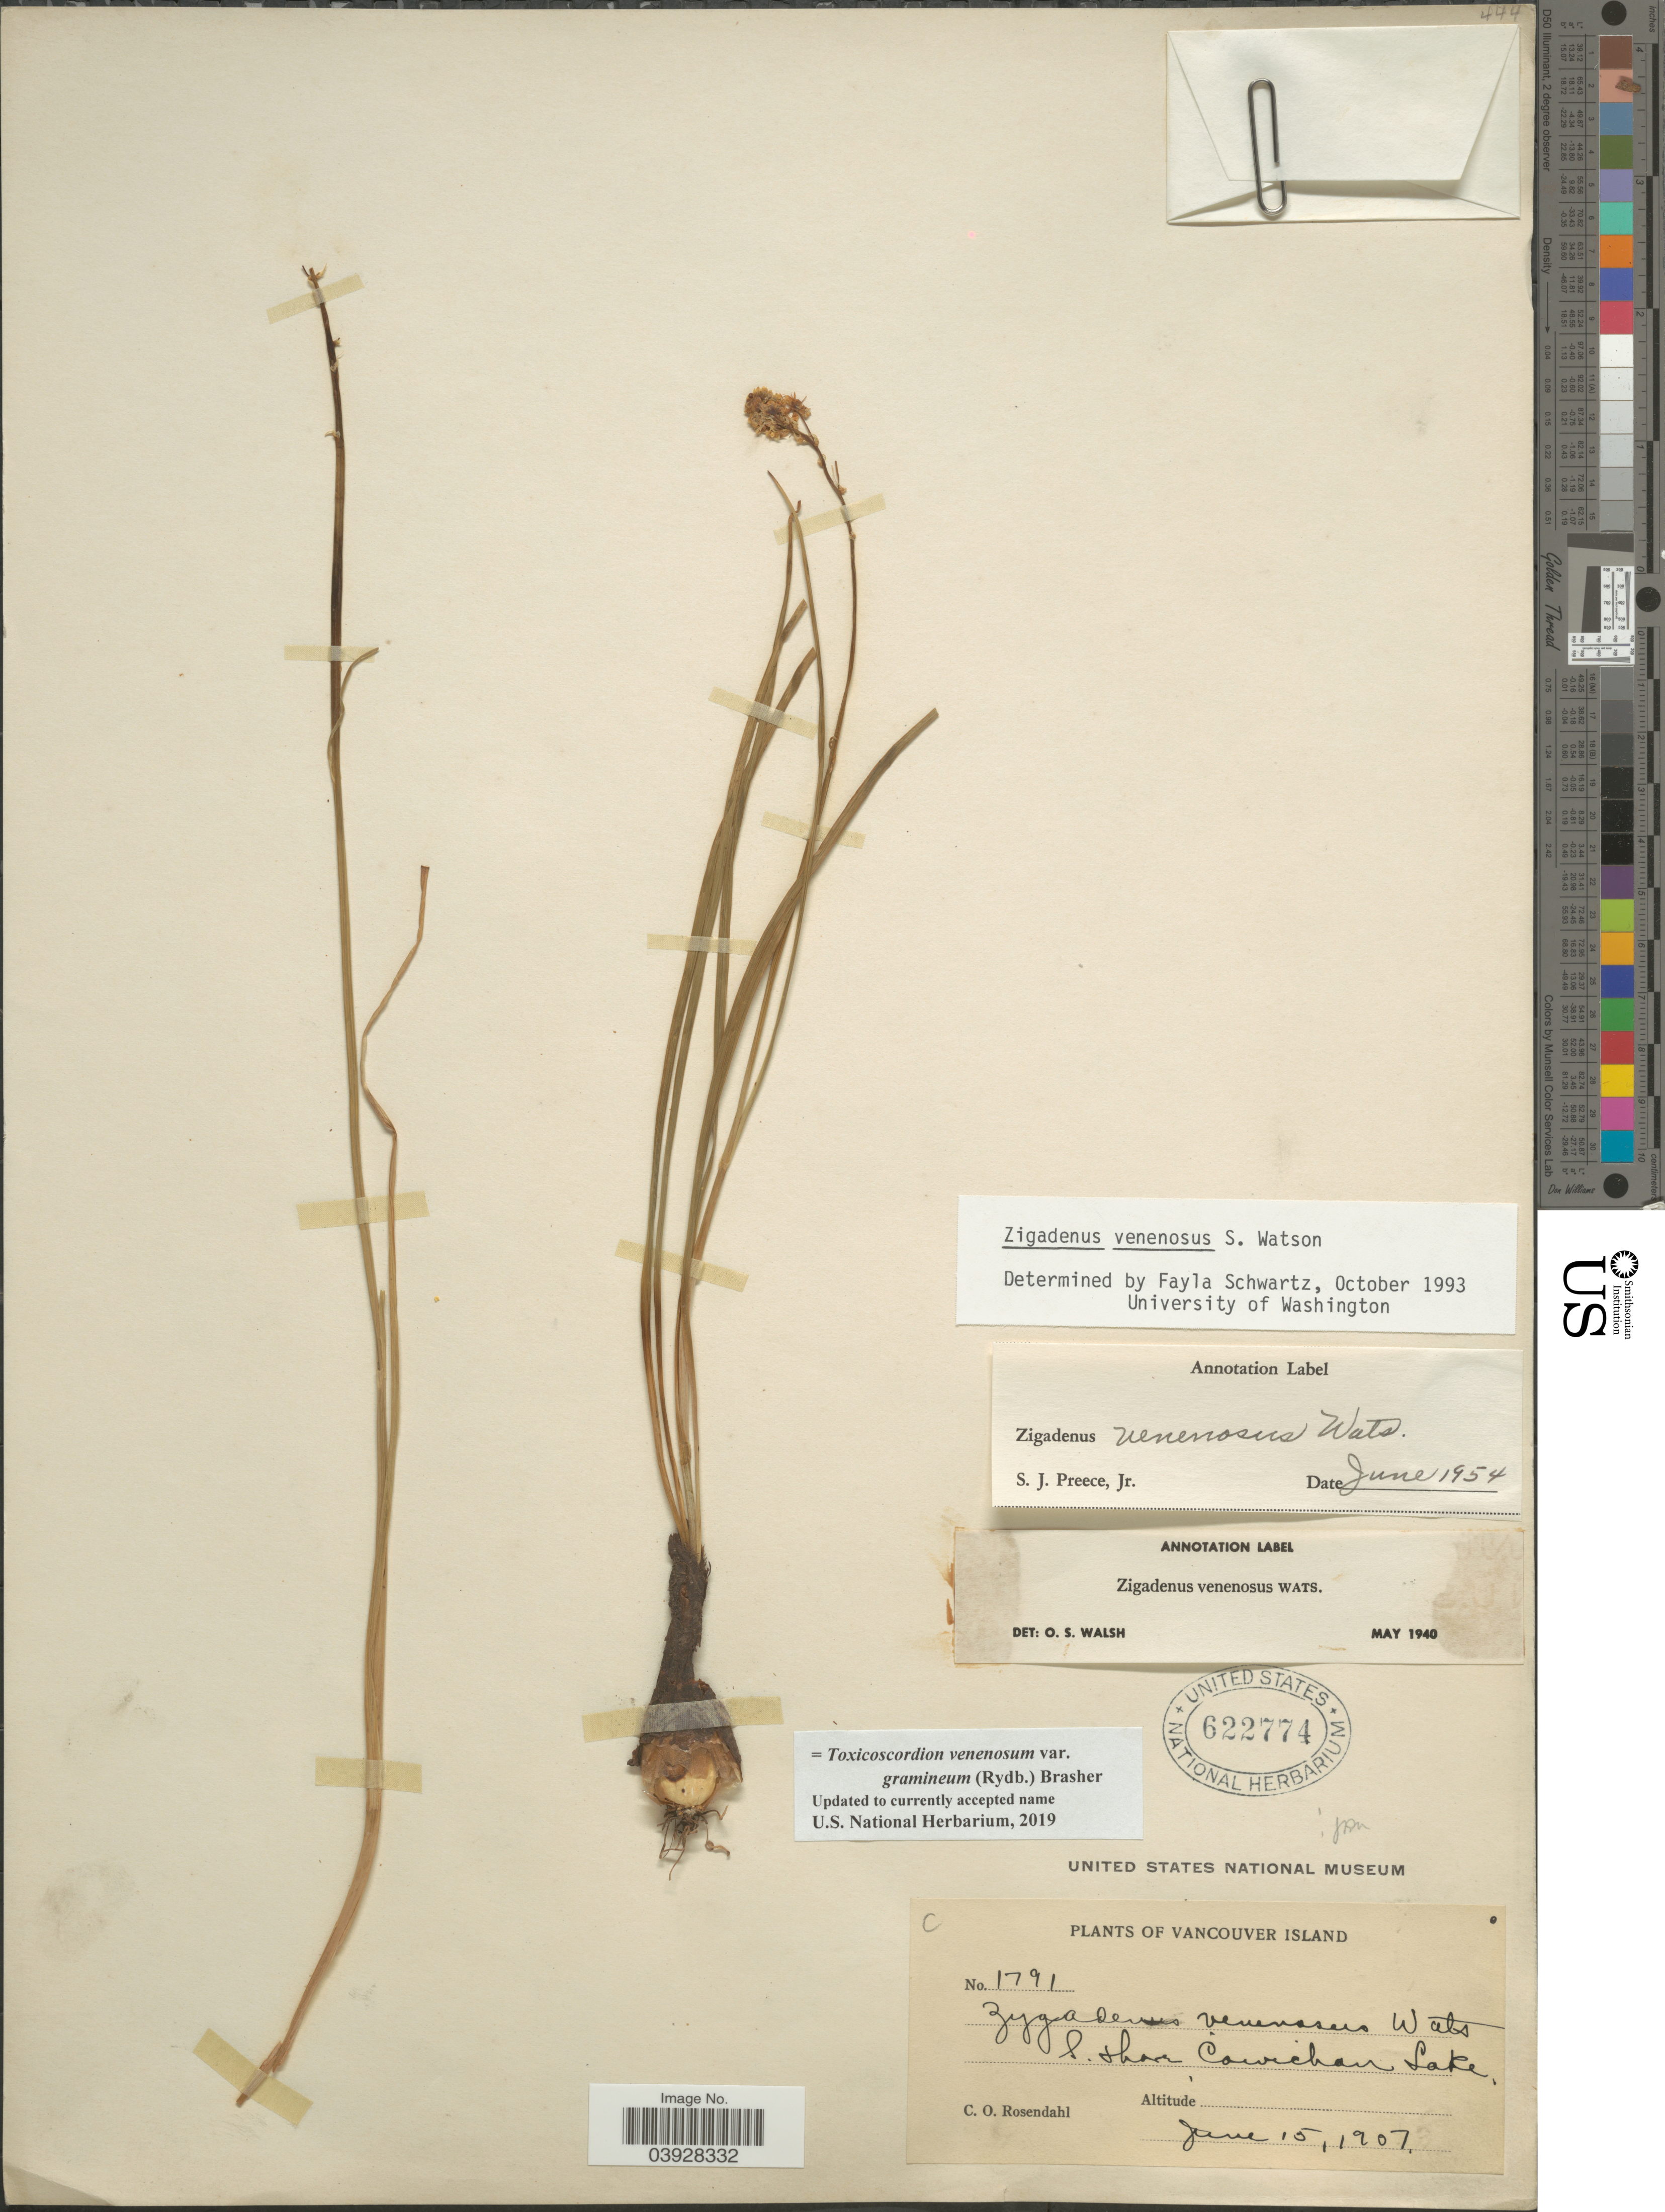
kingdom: Plantae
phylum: Tracheophyta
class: Liliopsida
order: Liliales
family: Melanthiaceae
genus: Toxicoscordion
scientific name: Toxicoscordion venenosum var. gramineum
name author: (Rydb.) Brasher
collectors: C. O. Rosendahl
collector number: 1791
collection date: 1907-06-15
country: Canada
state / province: British Columbia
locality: Vancouver Island. S. shore Cowichan Lake.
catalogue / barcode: US 622774